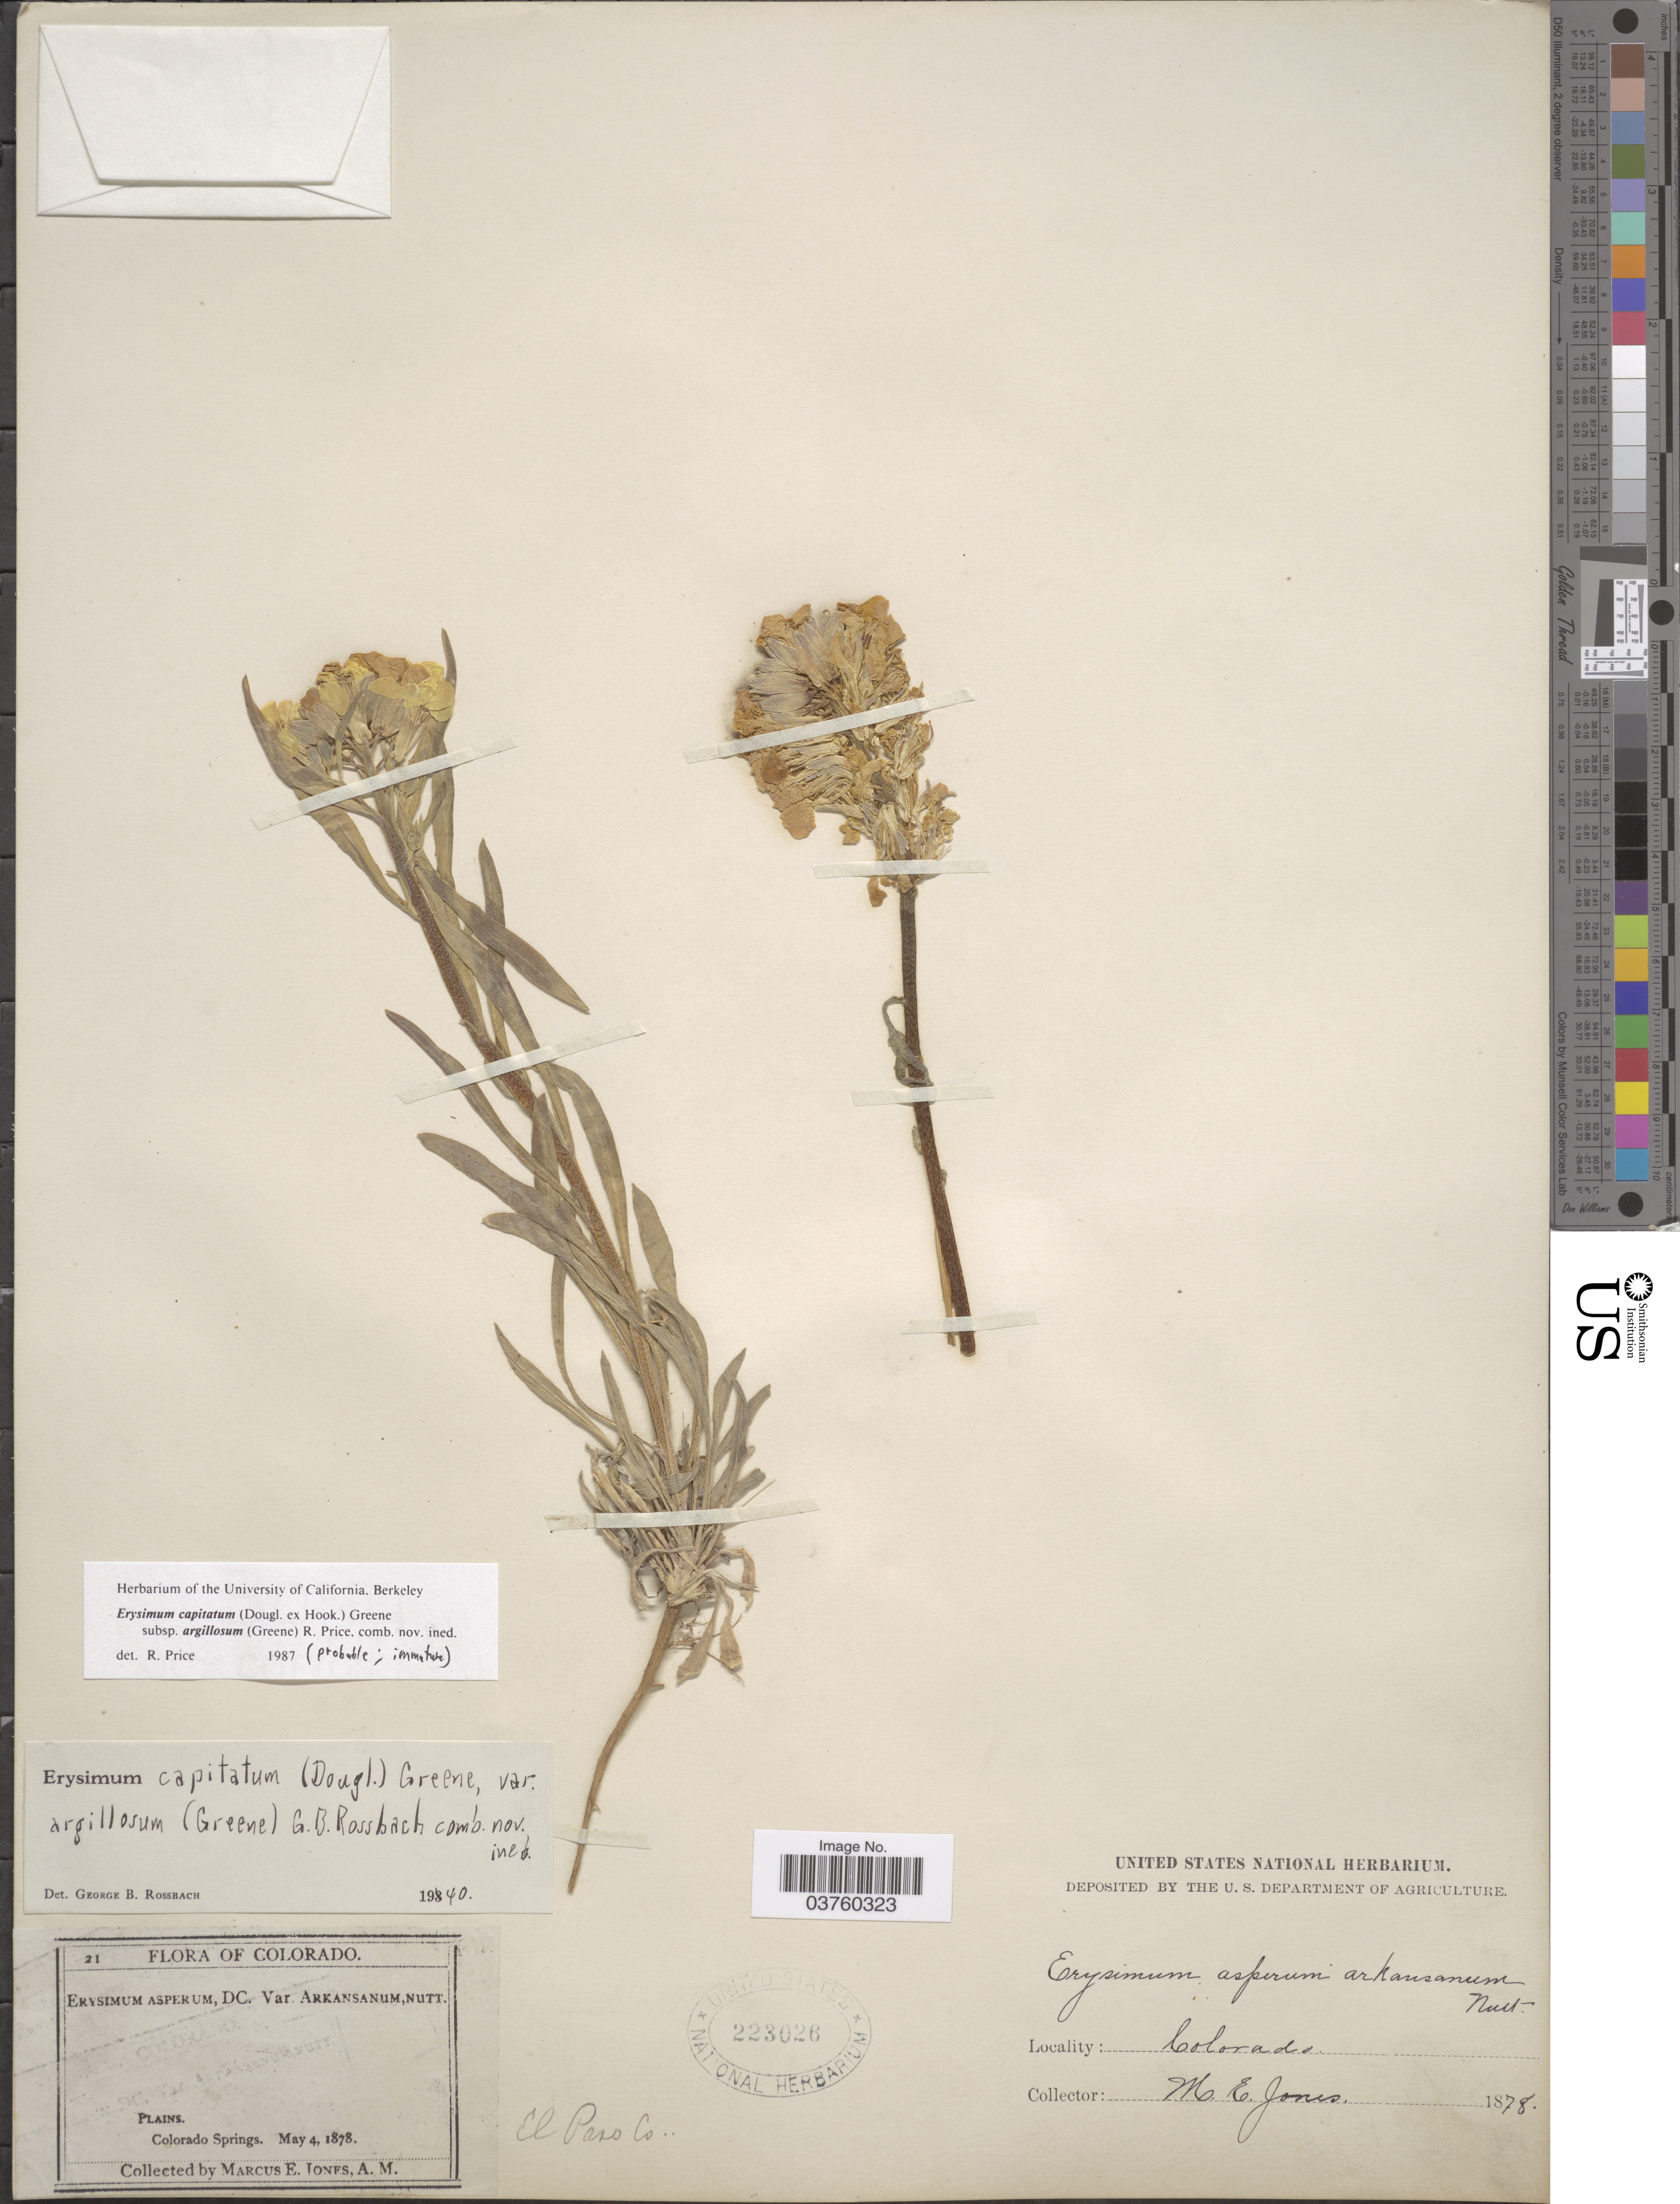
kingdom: Plantae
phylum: Tracheophyta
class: Magnoliopsida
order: Brassicales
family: Brassicaceae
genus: Erysimum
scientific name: Erysimum capitatum var. argillosum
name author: (Greene) R.J. Davis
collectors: M. E. Jones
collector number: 21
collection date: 1878-05-04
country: United States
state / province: Colorado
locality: Plains. Colorado Springs. El Paso Co.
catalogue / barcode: US 223026